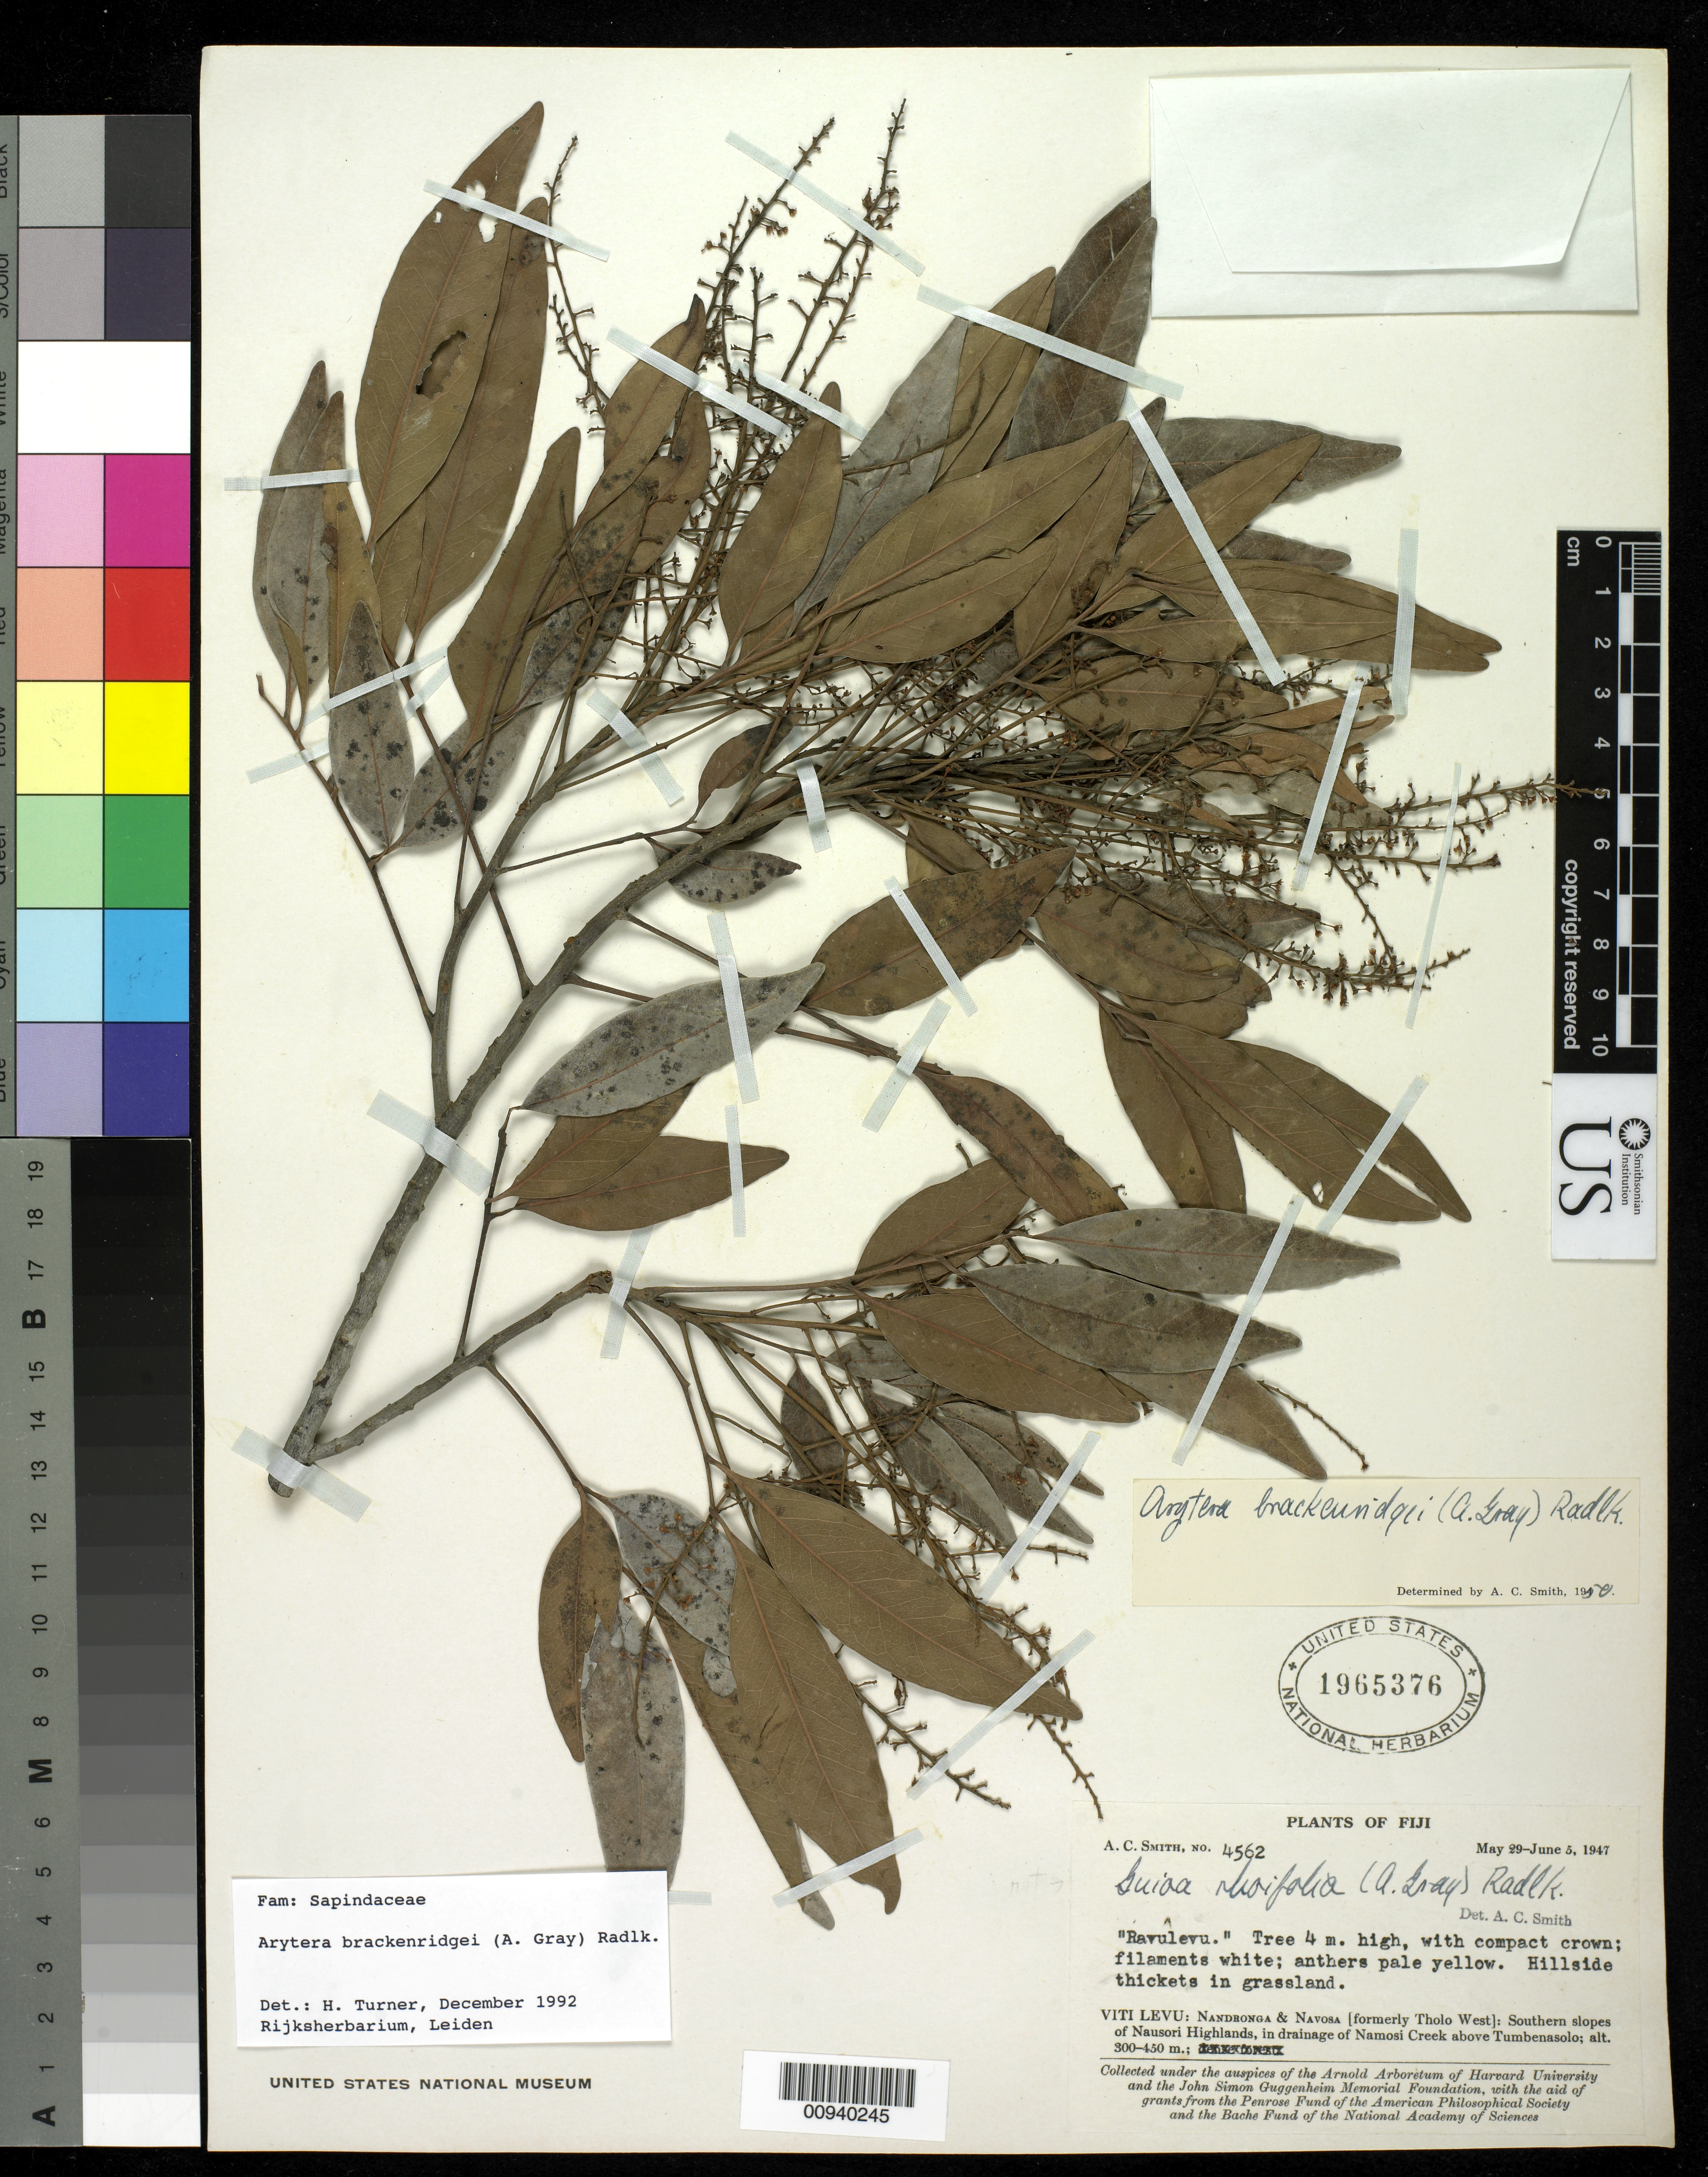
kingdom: Plantae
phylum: Tracheophyta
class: Magnoliopsida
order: Sapindales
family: Sapindaceae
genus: Lepidocupania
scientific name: Lepidocupania brackenridgei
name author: (A. Gray) Buerki et al.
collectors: C. A. Smith & G. H. Turner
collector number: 4562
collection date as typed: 29 May 1947 to 05 Jun 1947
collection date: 1947-05-29/1947-06-05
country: Fiji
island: Viti Levu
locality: Nandronga and Navora. S slopes of Nausori Highlands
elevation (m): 300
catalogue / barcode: US 1965376